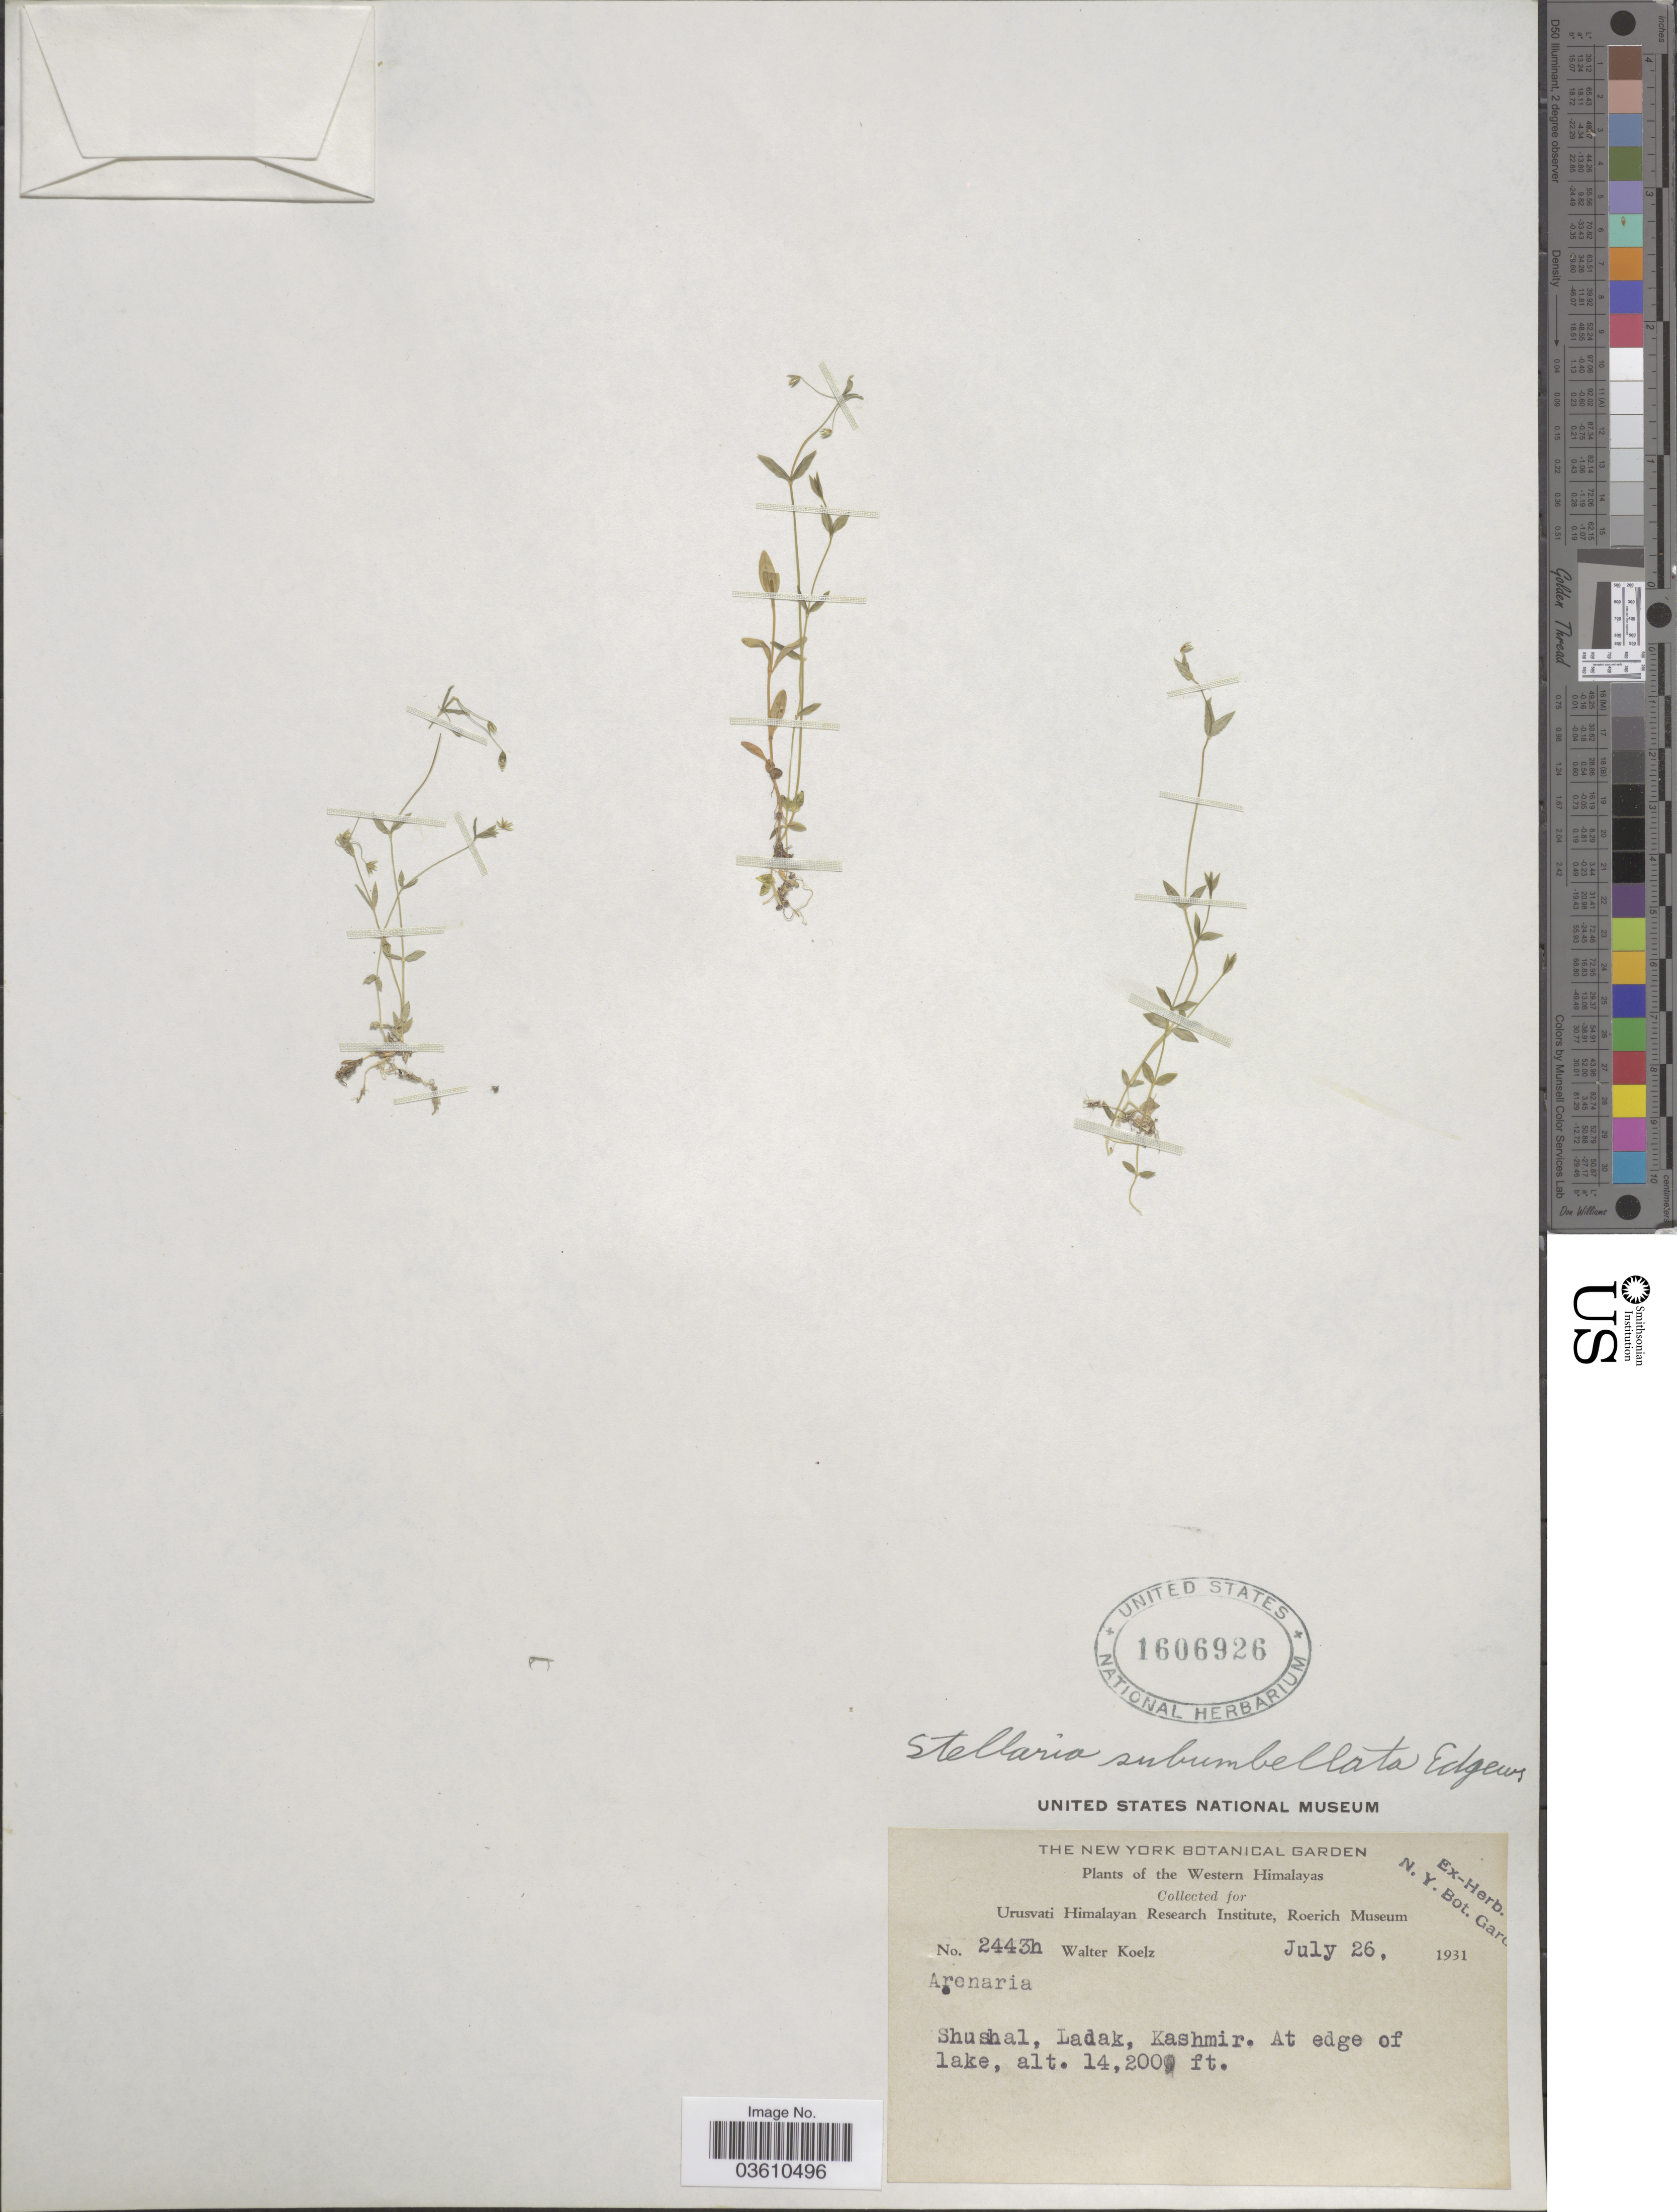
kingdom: Plantae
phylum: Tracheophyta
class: Magnoliopsida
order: Caryophyllales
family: Caryophyllaceae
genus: Stellaria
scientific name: Stellaria subumbellata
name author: Edgew.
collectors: W. N. Koelz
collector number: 2443h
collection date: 1931-07-26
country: India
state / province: Ladakh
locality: Western Himalayas. Shushal, Ladak, Kashmir.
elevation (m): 4328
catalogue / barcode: US 1606926